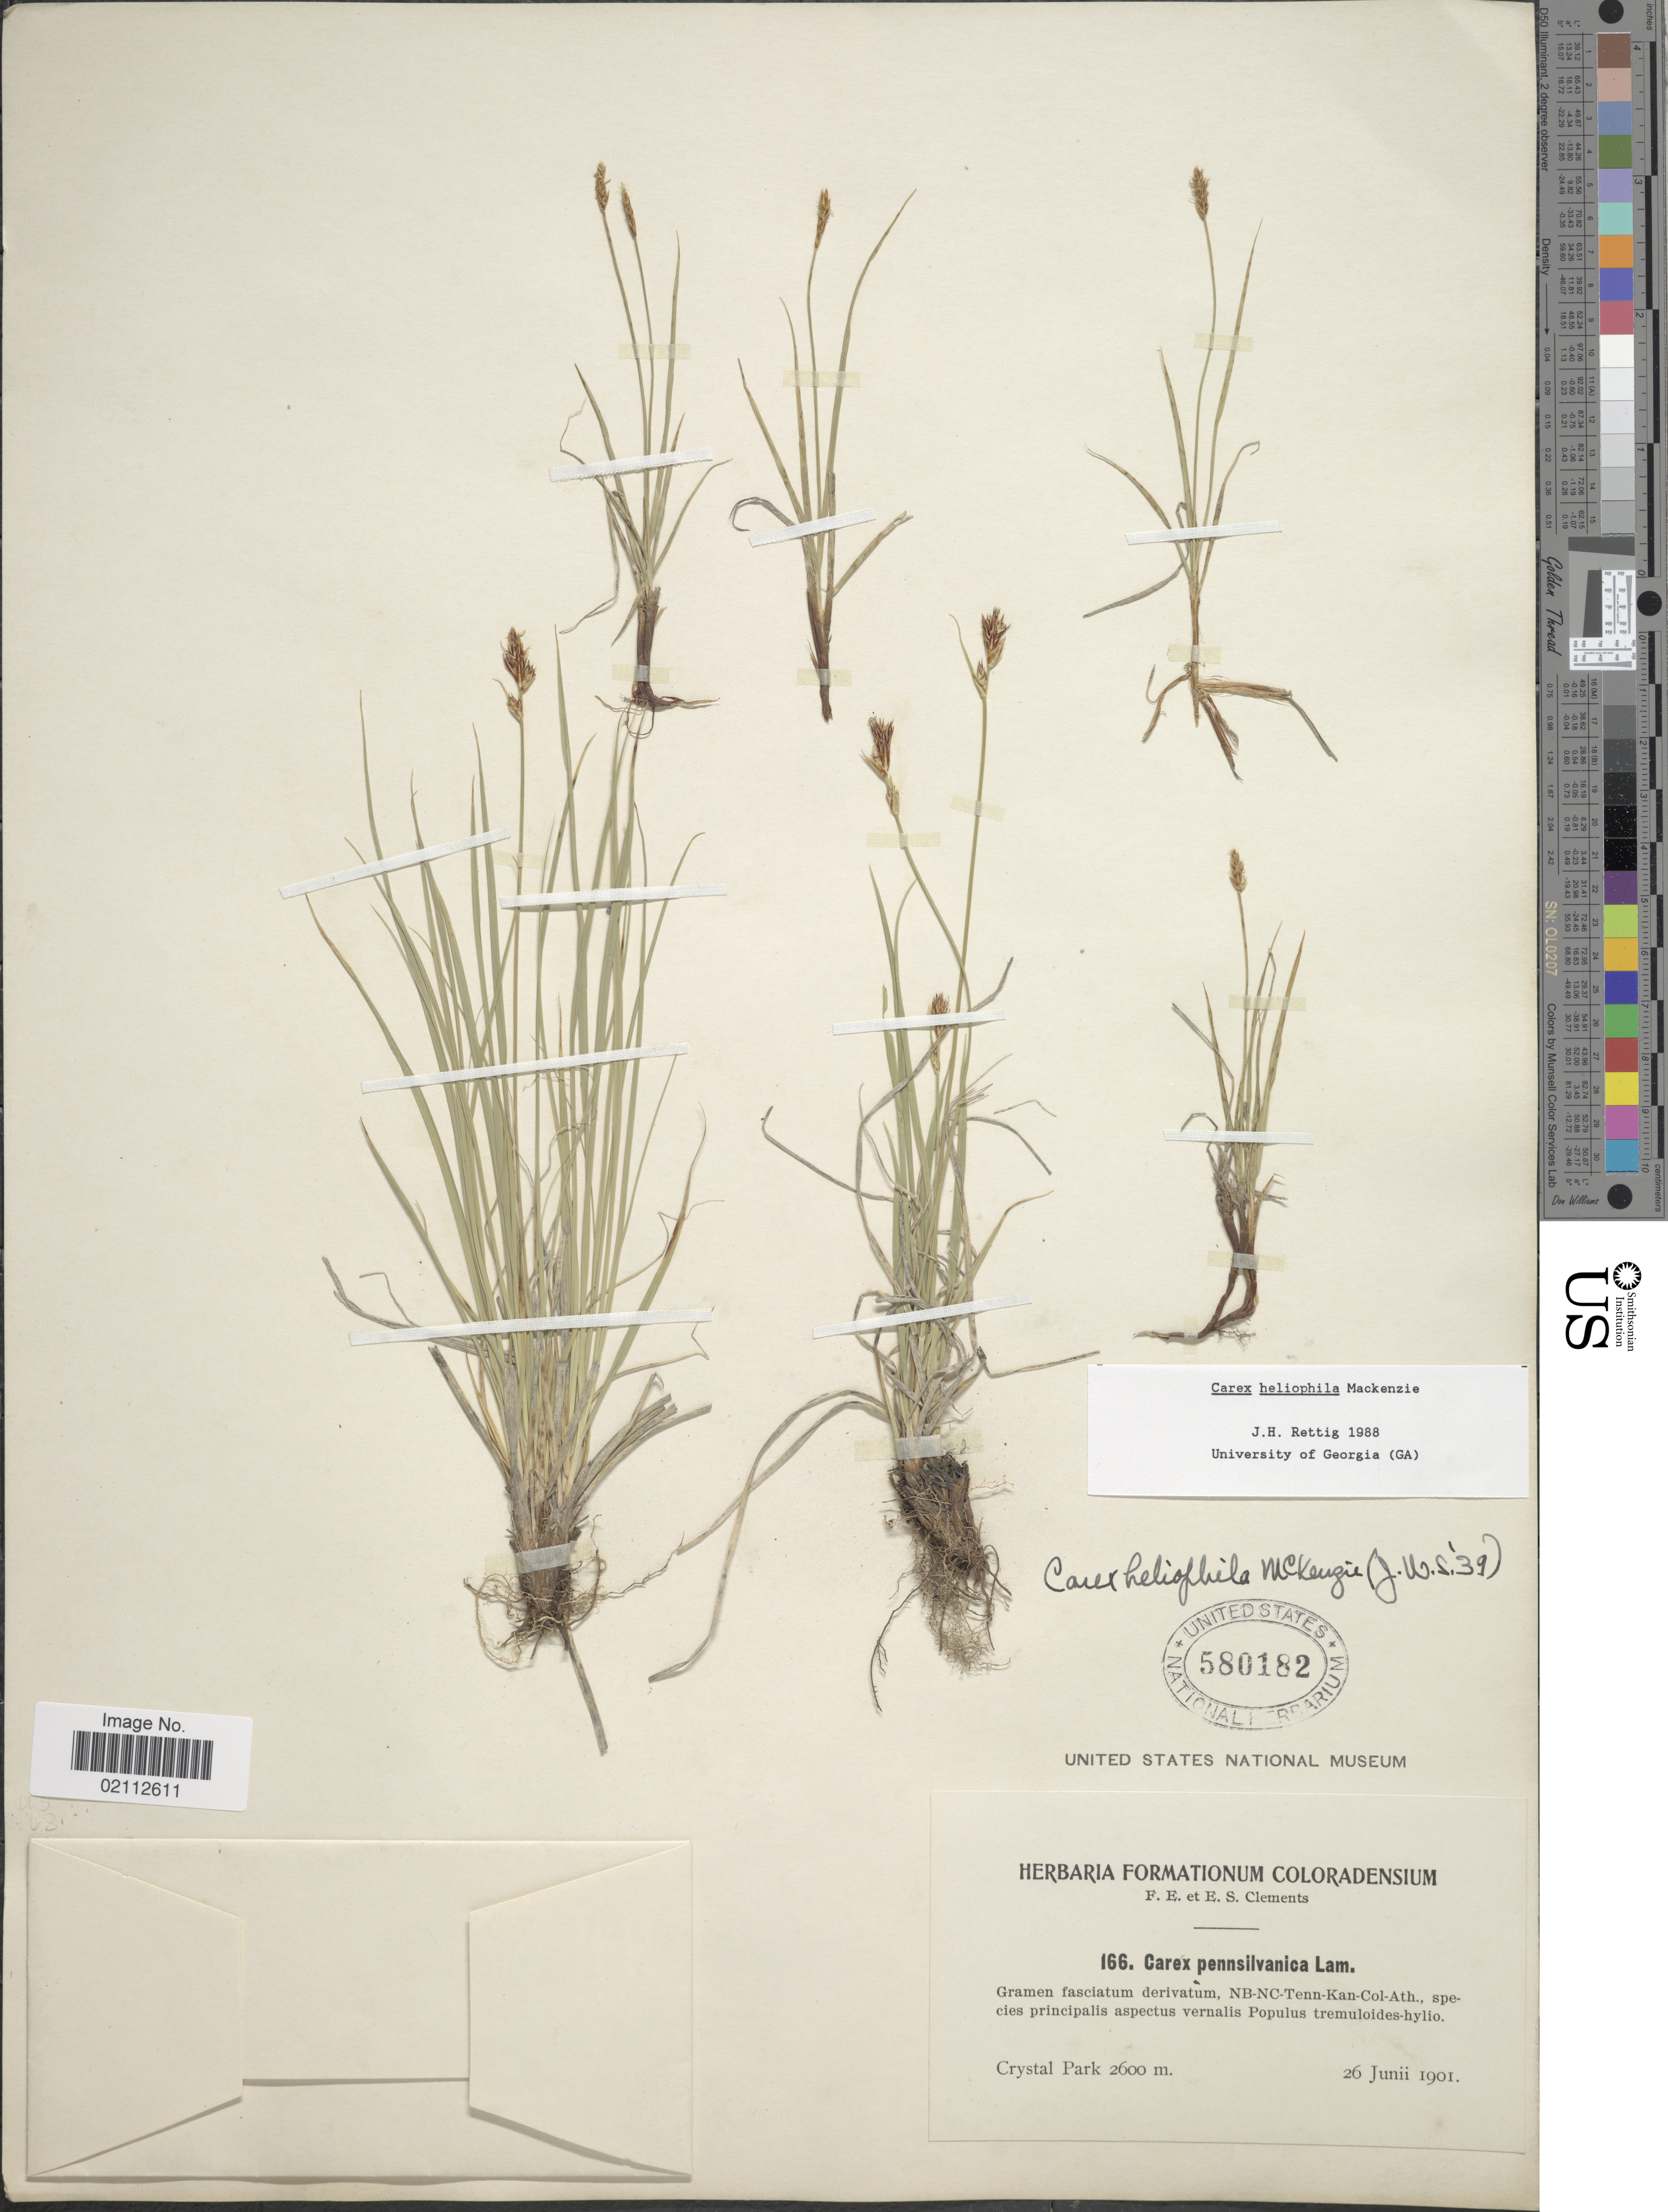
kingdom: Plantae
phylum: Tracheophyta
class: Liliopsida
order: Poales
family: Cyperaceae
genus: Carex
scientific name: Carex heliophila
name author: Mack.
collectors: F. E. Clements & E. S. Clements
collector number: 166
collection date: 1901-06-26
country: United States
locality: NB-NC-Tenn-Kan-Col-Ath., Crystal Park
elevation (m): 2600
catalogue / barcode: US 580182